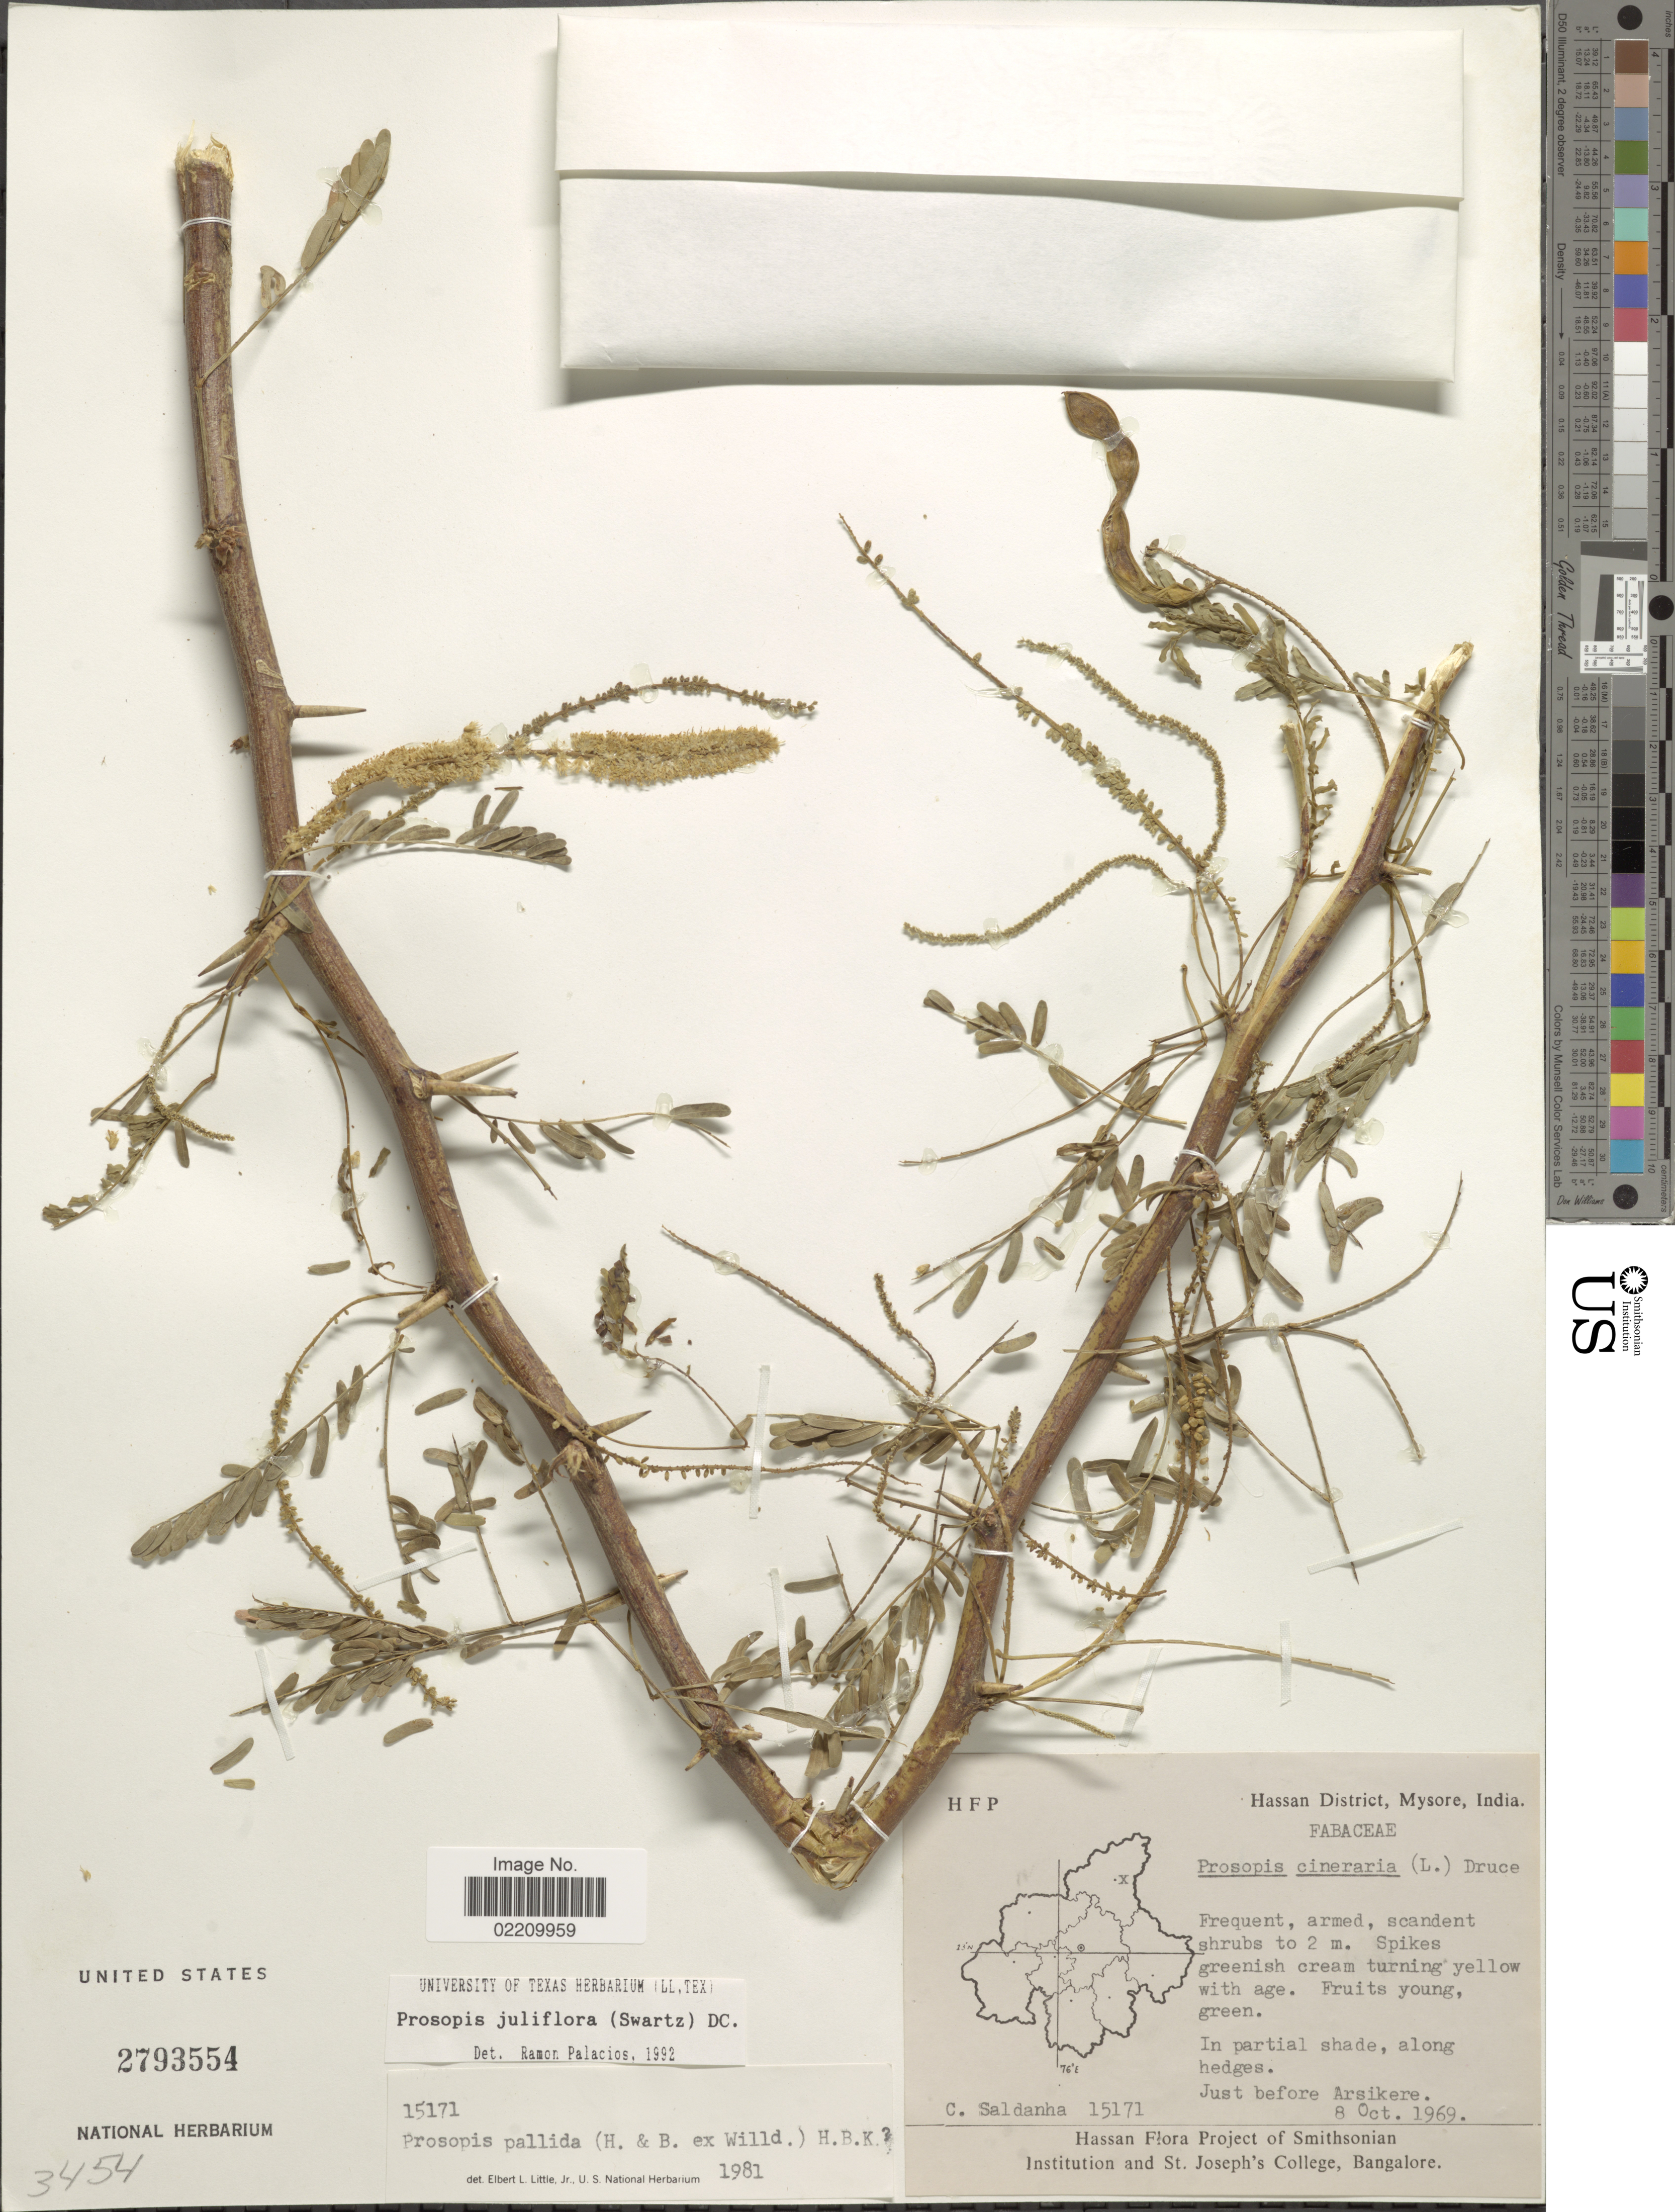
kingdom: Plantae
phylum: Tracheophyta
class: Magnoliopsida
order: Fabales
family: Fabaceae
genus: Neltuma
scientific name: Neltuma juliflora var. juliflora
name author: (Sw.) Raf.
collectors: C. Saldanha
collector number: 15171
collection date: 1969-10-08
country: India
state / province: Karnataka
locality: Hassan District, Mysore, just before Arsikere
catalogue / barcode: US 2793554